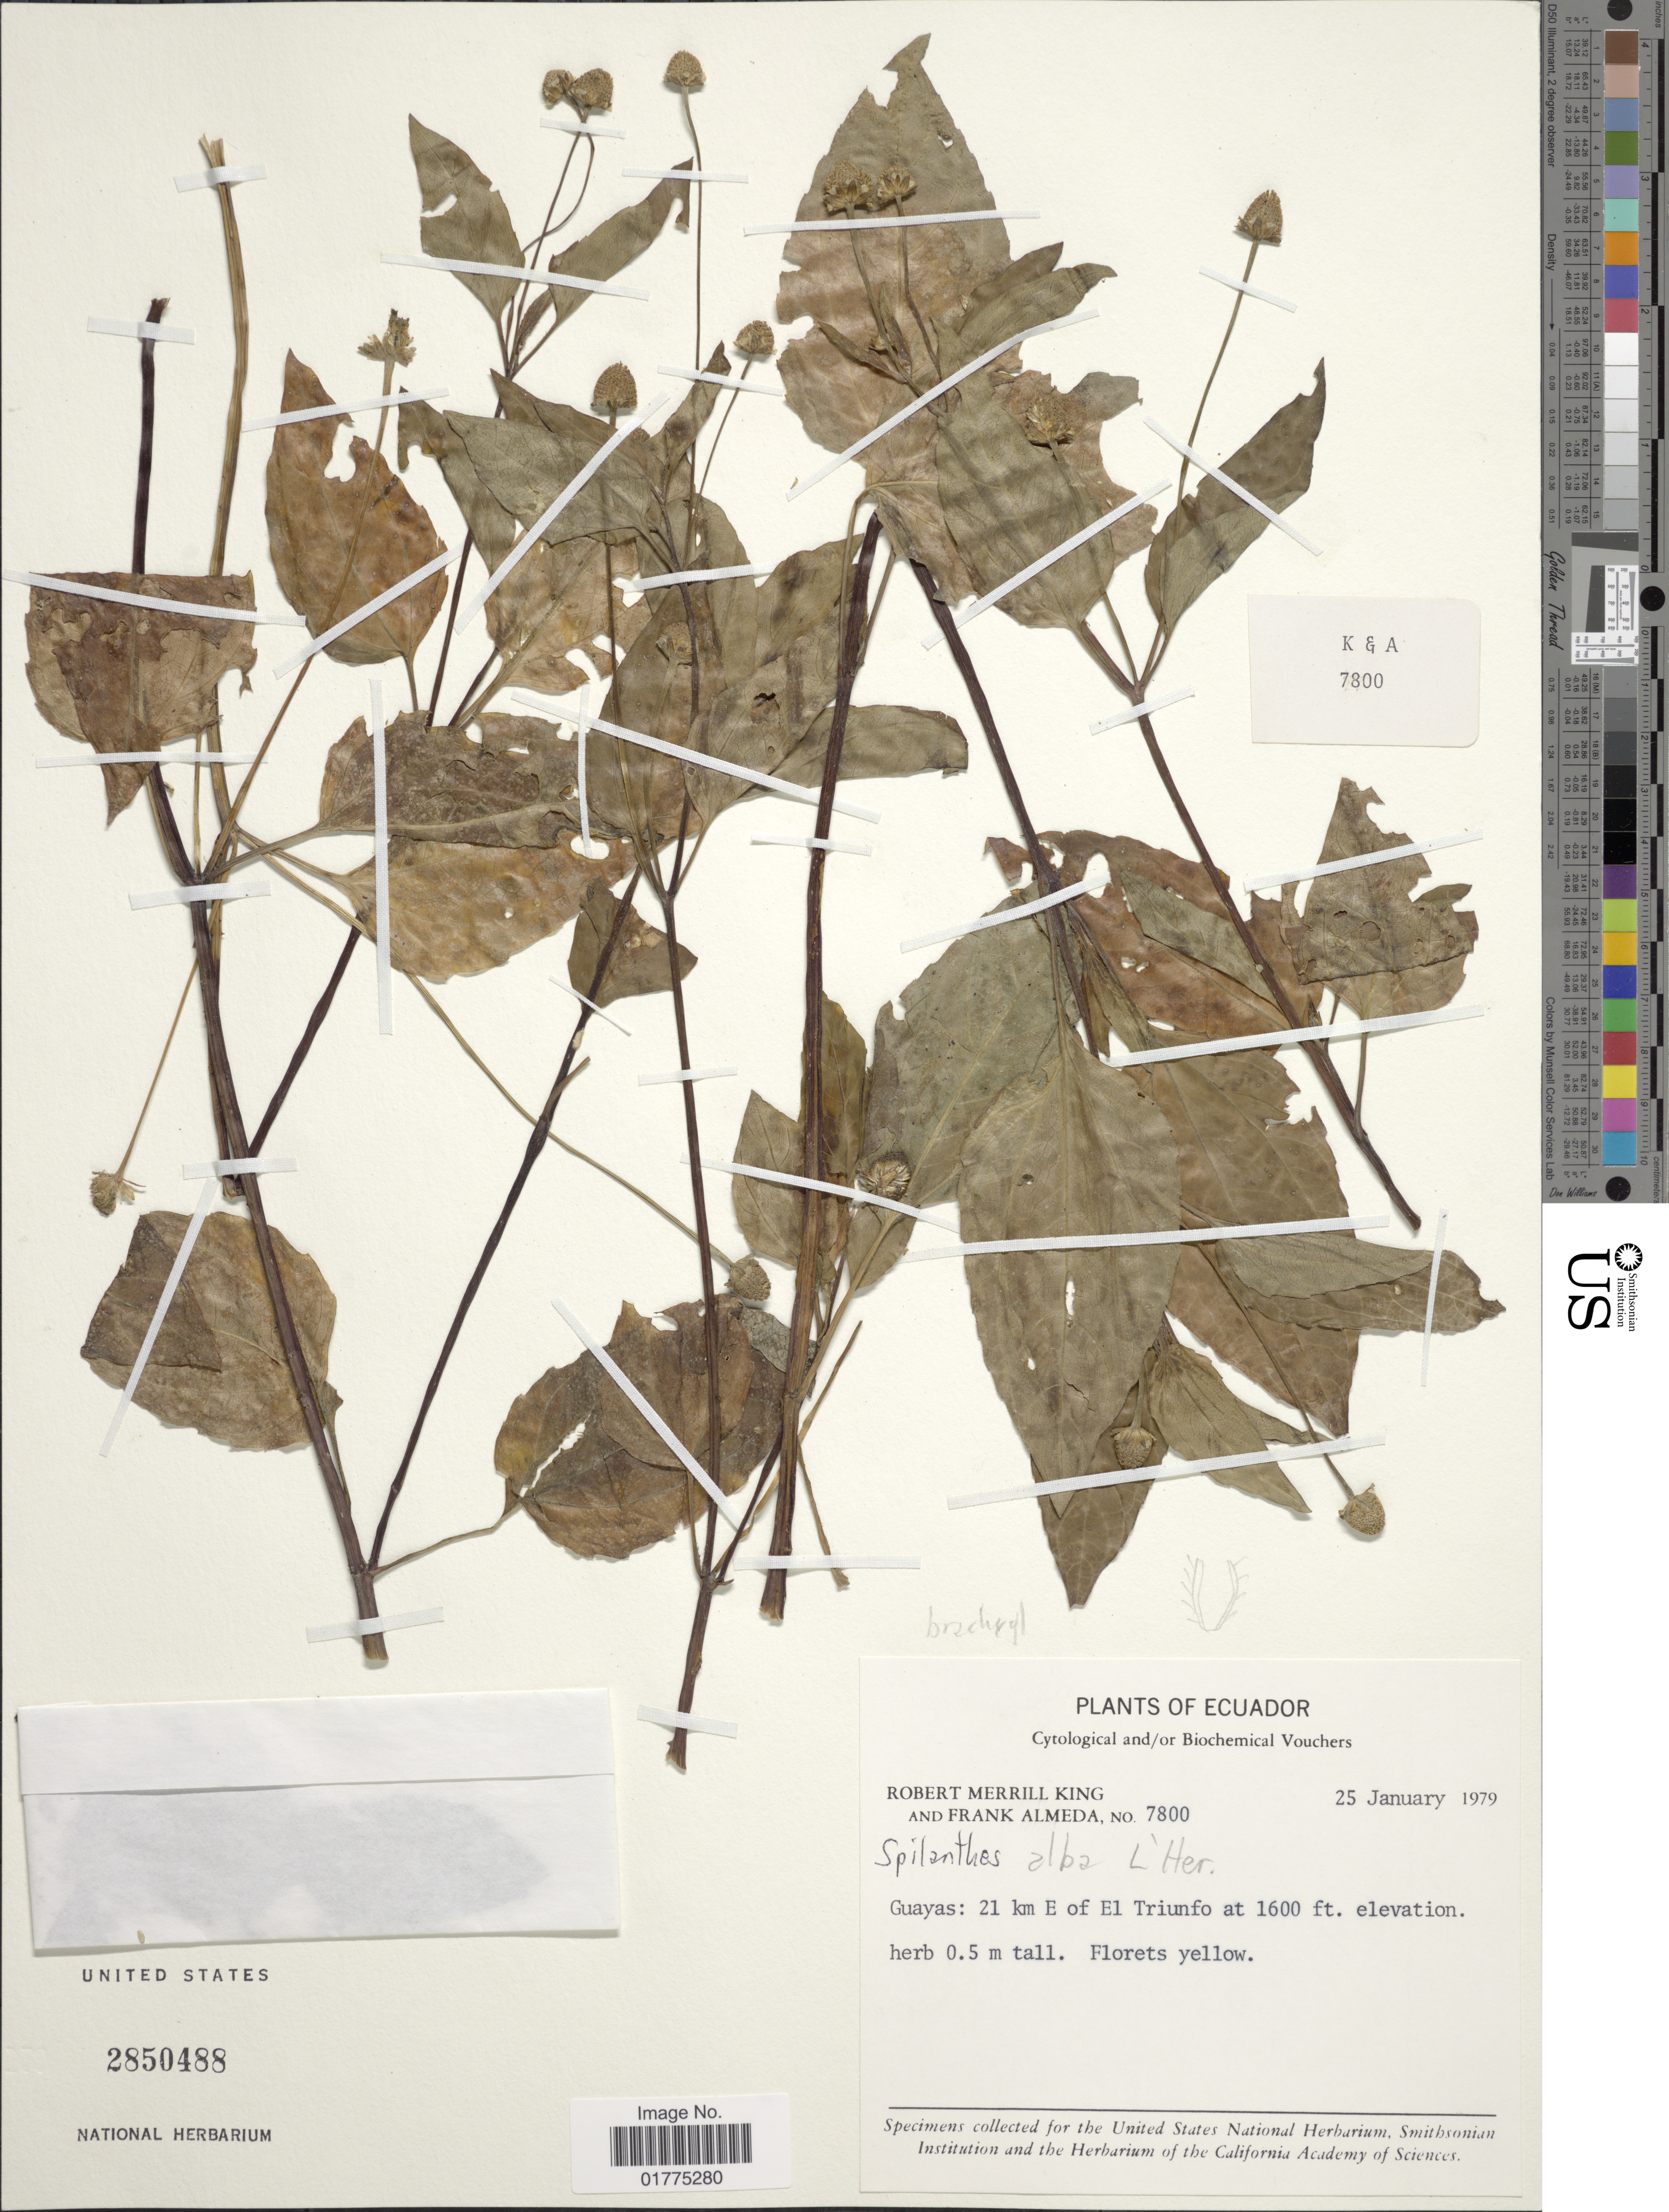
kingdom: Plantae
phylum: Tracheophyta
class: Magnoliopsida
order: Asterales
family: Asteraceae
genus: Acmella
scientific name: Acmella brachyglossa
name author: Cass.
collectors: R. M. King & F. Almeda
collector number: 7800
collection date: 1979-01-25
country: Ecuador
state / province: Guayas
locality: Guayas: 21 km E of El Triunfo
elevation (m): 488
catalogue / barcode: US 2850488